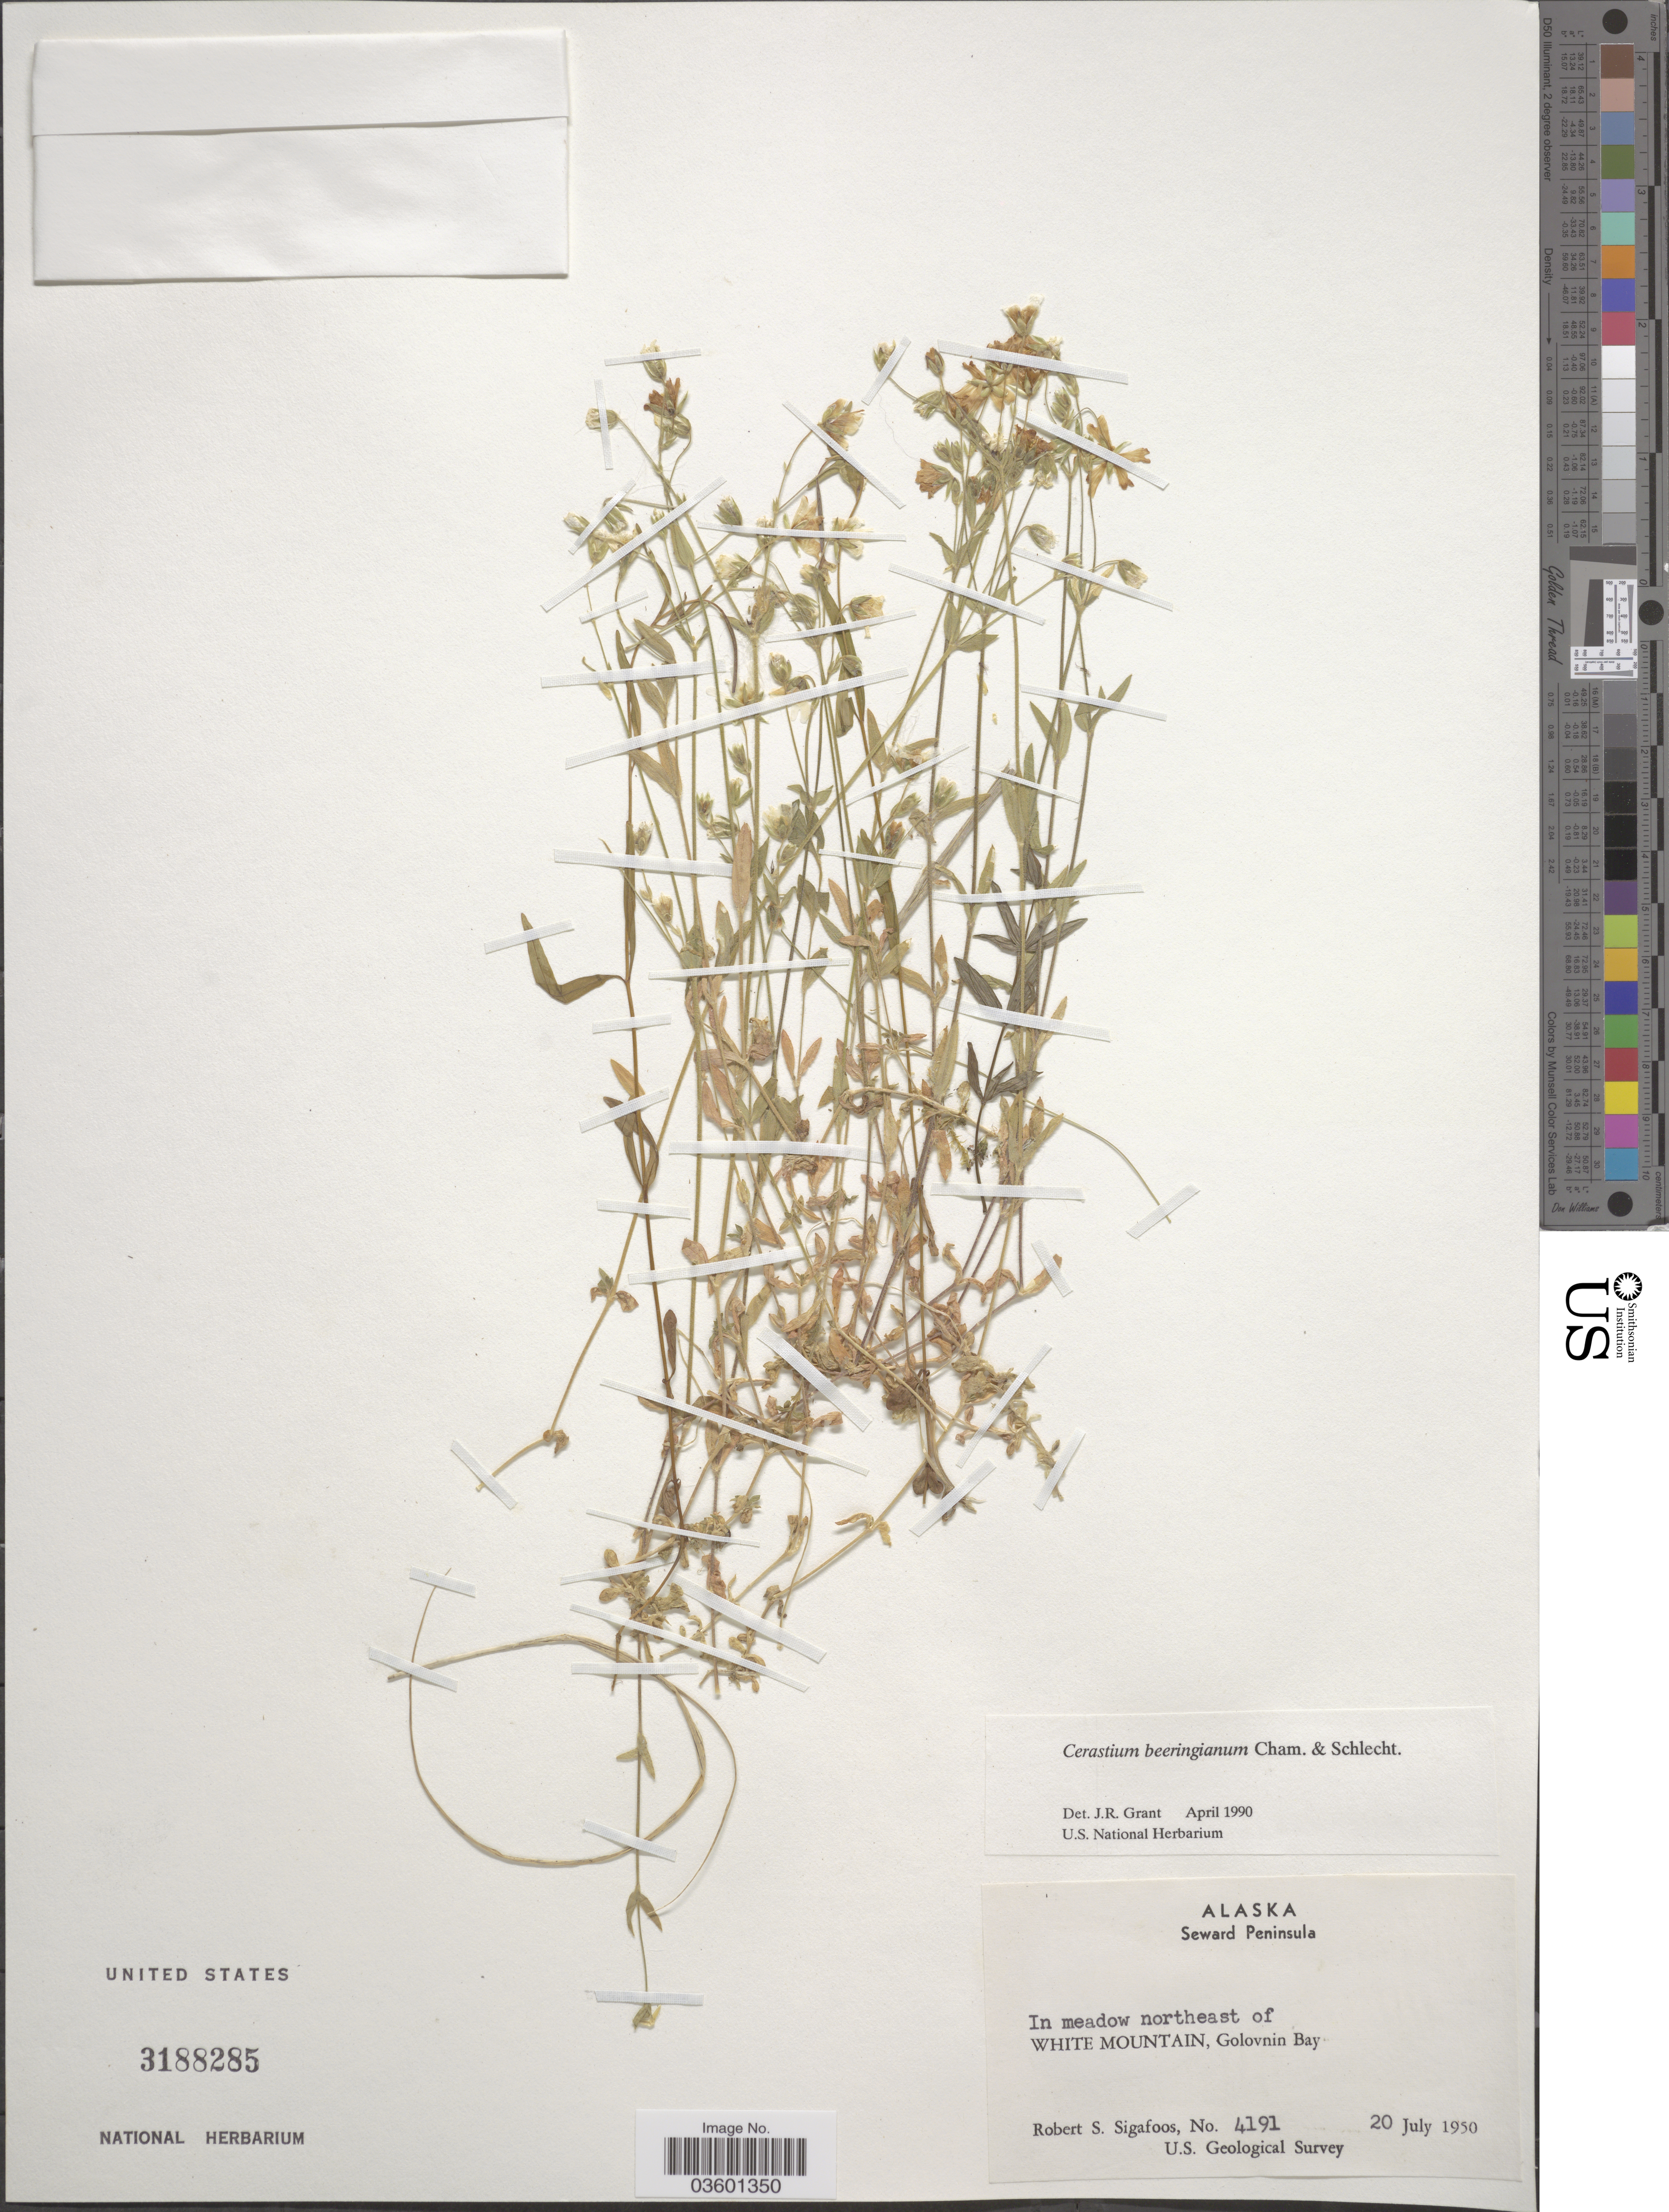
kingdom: Plantae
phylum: Tracheophyta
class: Magnoliopsida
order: Caryophyllales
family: Caryophyllaceae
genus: Cerastium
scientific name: Cerastium beeringianum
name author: Cham. & Schltdl.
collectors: R. Sigafoos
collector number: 4191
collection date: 1950-07-20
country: United States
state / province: Alaska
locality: Seward Peninsula. In meadow northeast of White Mountain, Golovnin Bay.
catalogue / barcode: US 3188285